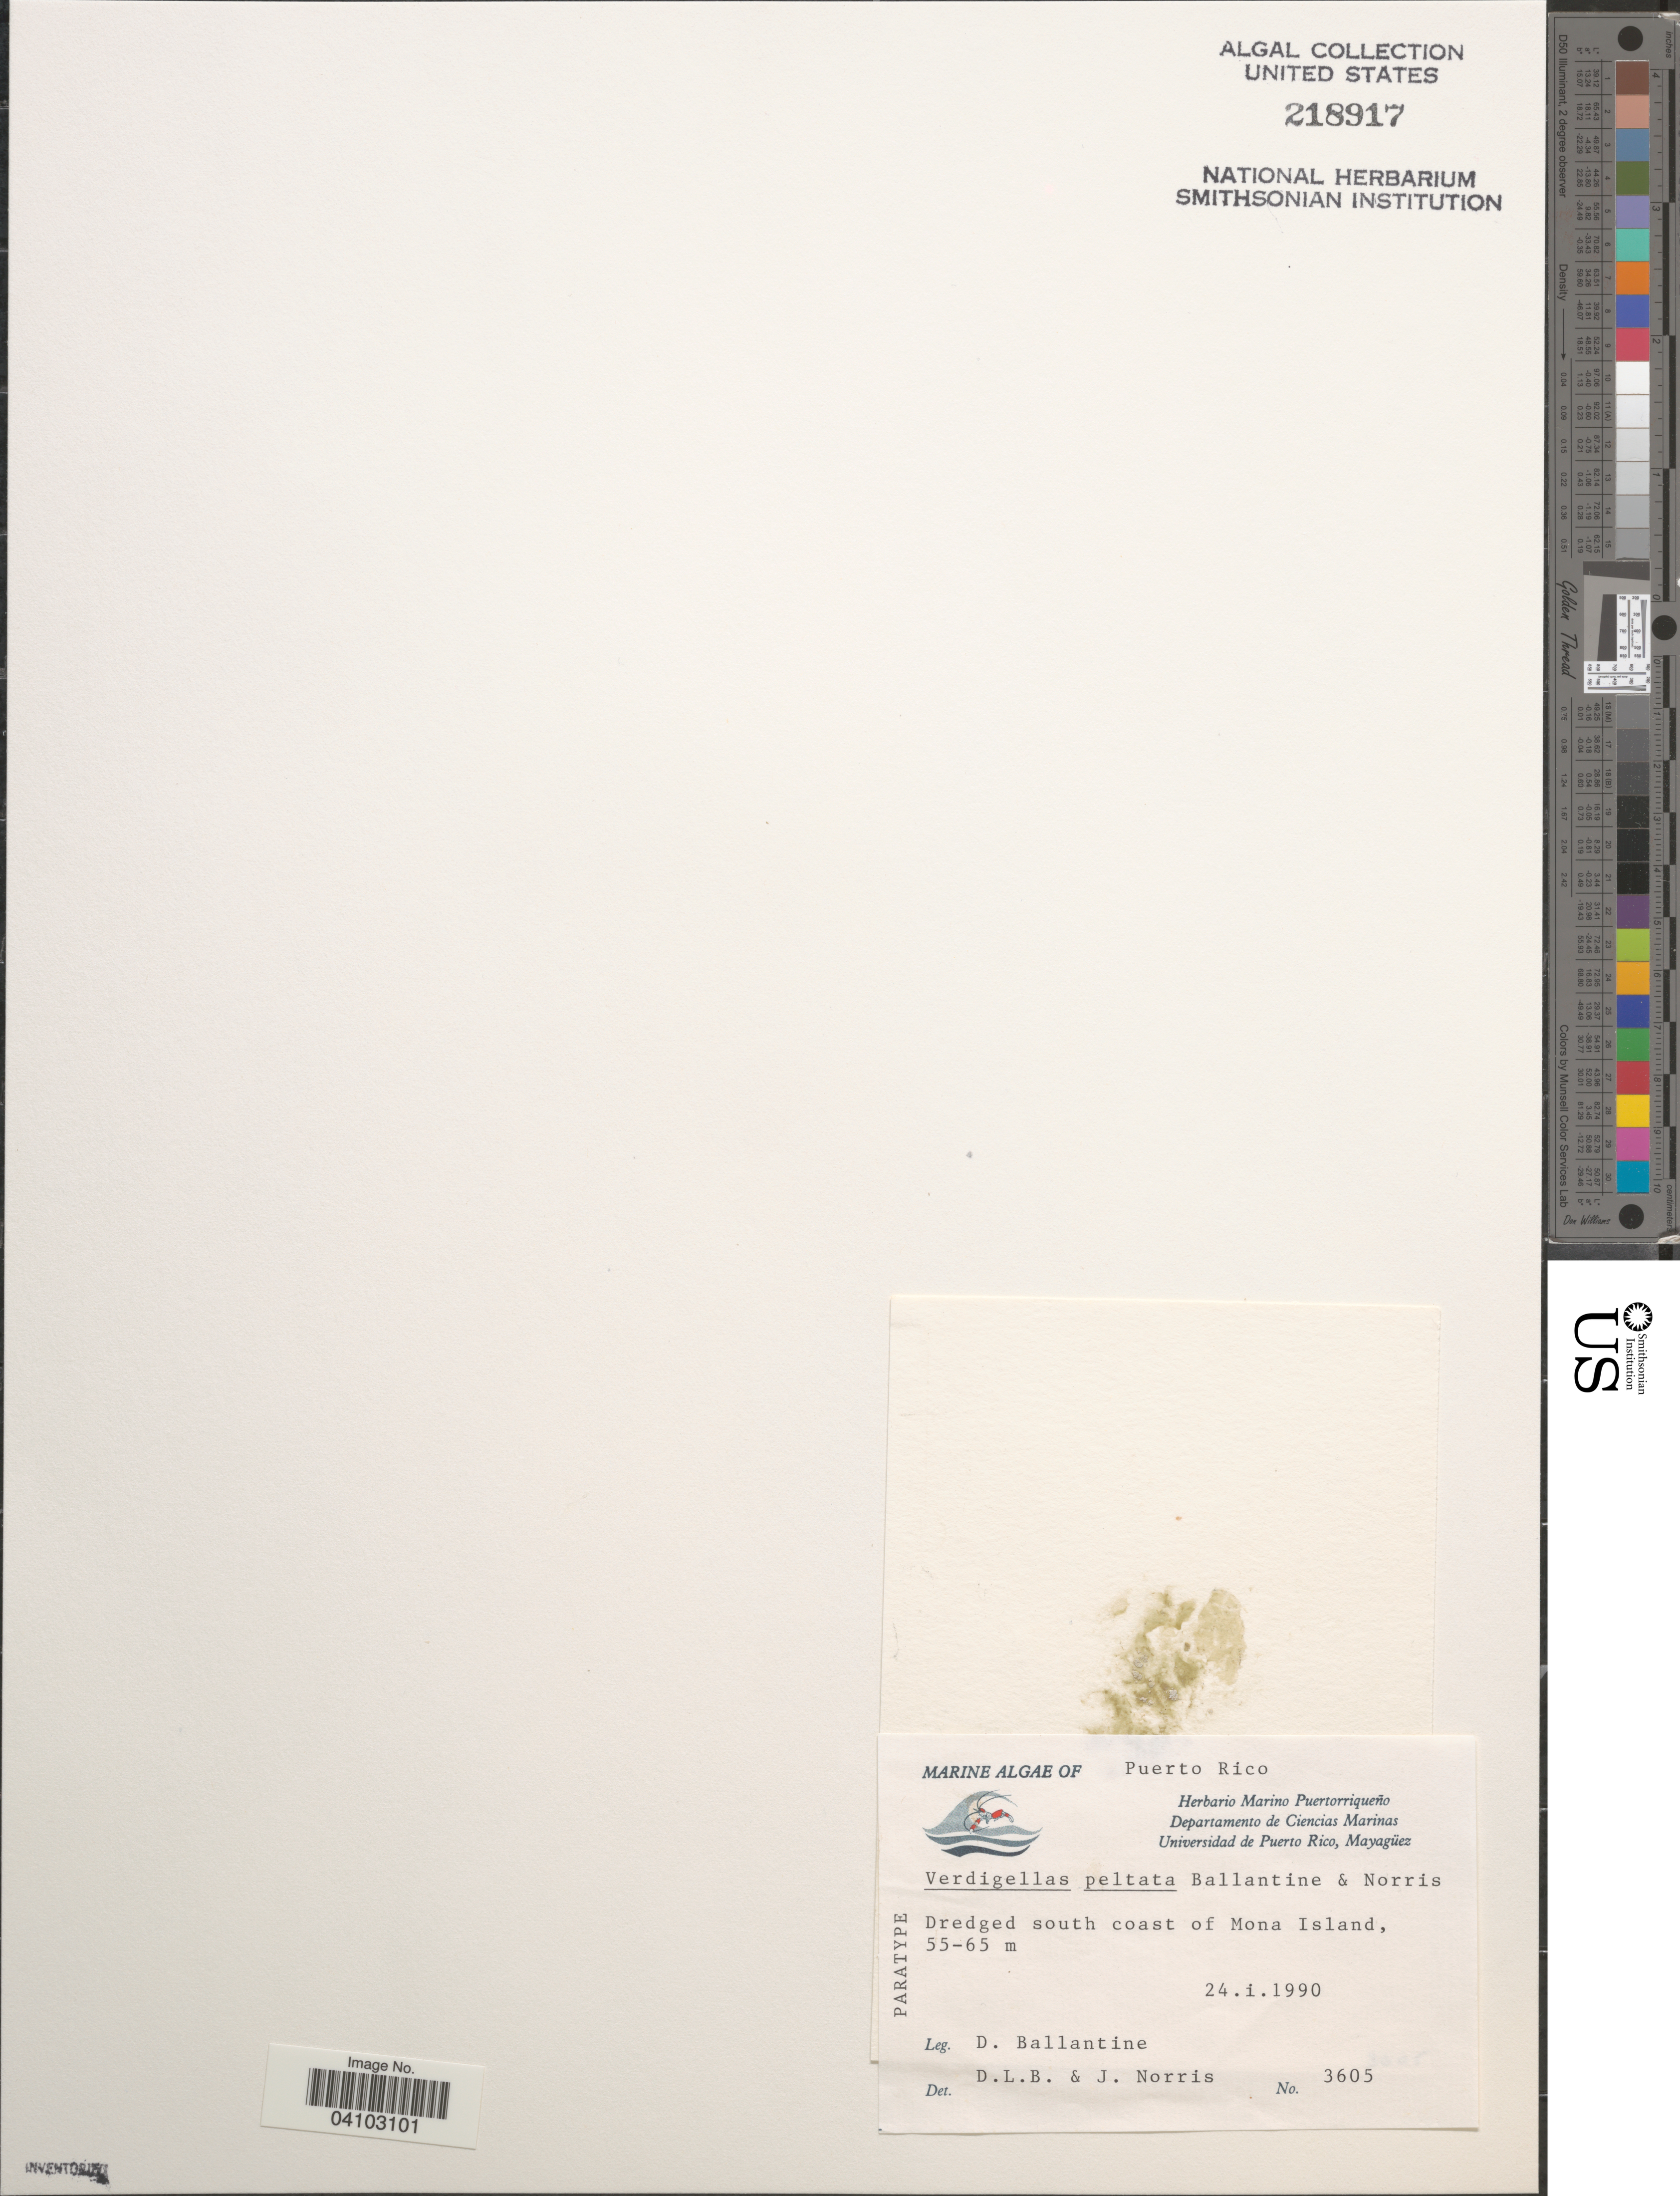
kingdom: Plantae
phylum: Chlorophyta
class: Prasinophyceae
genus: Verdigellas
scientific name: Verdigellas peltata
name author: D.L. Ballant. & J.N. Norris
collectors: D.L. Ballantine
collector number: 3605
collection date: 1990-01-24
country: Puerto Rico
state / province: Mayaguëz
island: Mona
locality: Dredged south coast of Mona Island.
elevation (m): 55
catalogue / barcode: US 218917